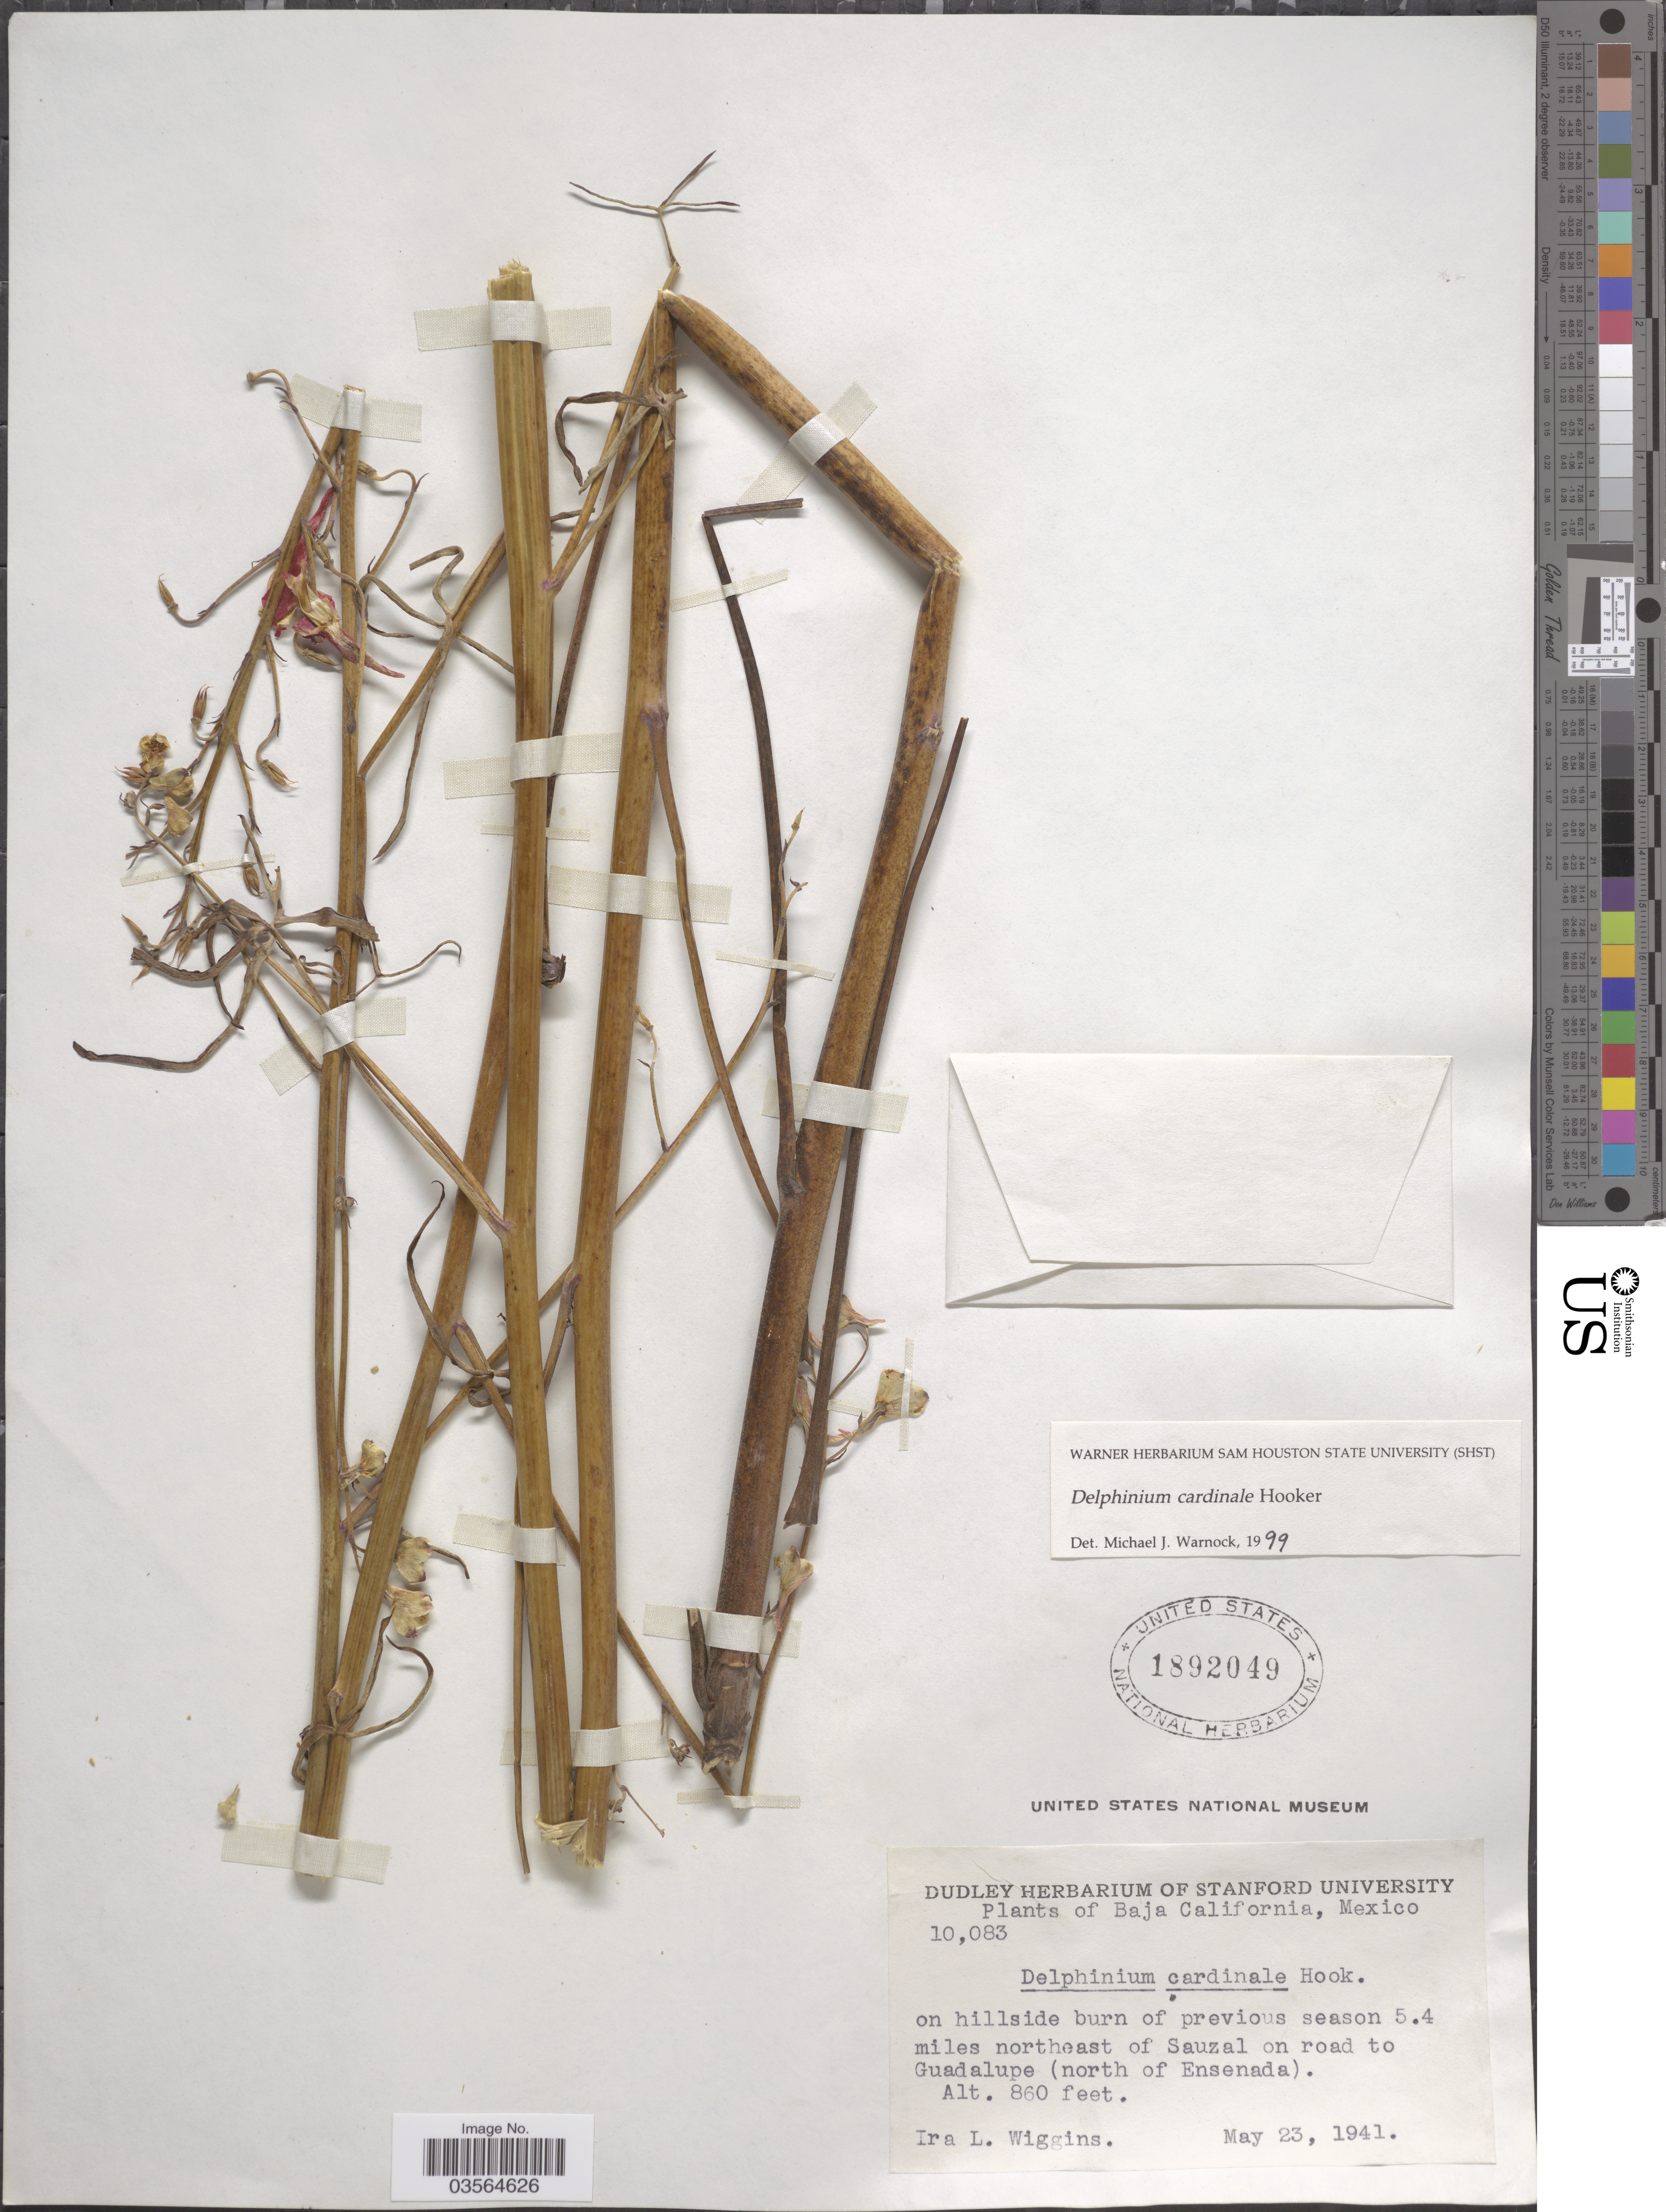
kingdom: Plantae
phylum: Tracheophyta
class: Magnoliopsida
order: Ranunculales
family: Ranunculaceae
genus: Delphinium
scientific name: Delphinium cardinale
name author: Hook.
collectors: I. L. Wiggins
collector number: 10083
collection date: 1941-05-23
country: Mexico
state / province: Baja California Norte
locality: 5.4 miles northeast of Sauzal on road to Guadalupe (north of Ensenada).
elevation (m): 262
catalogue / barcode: US 1892049